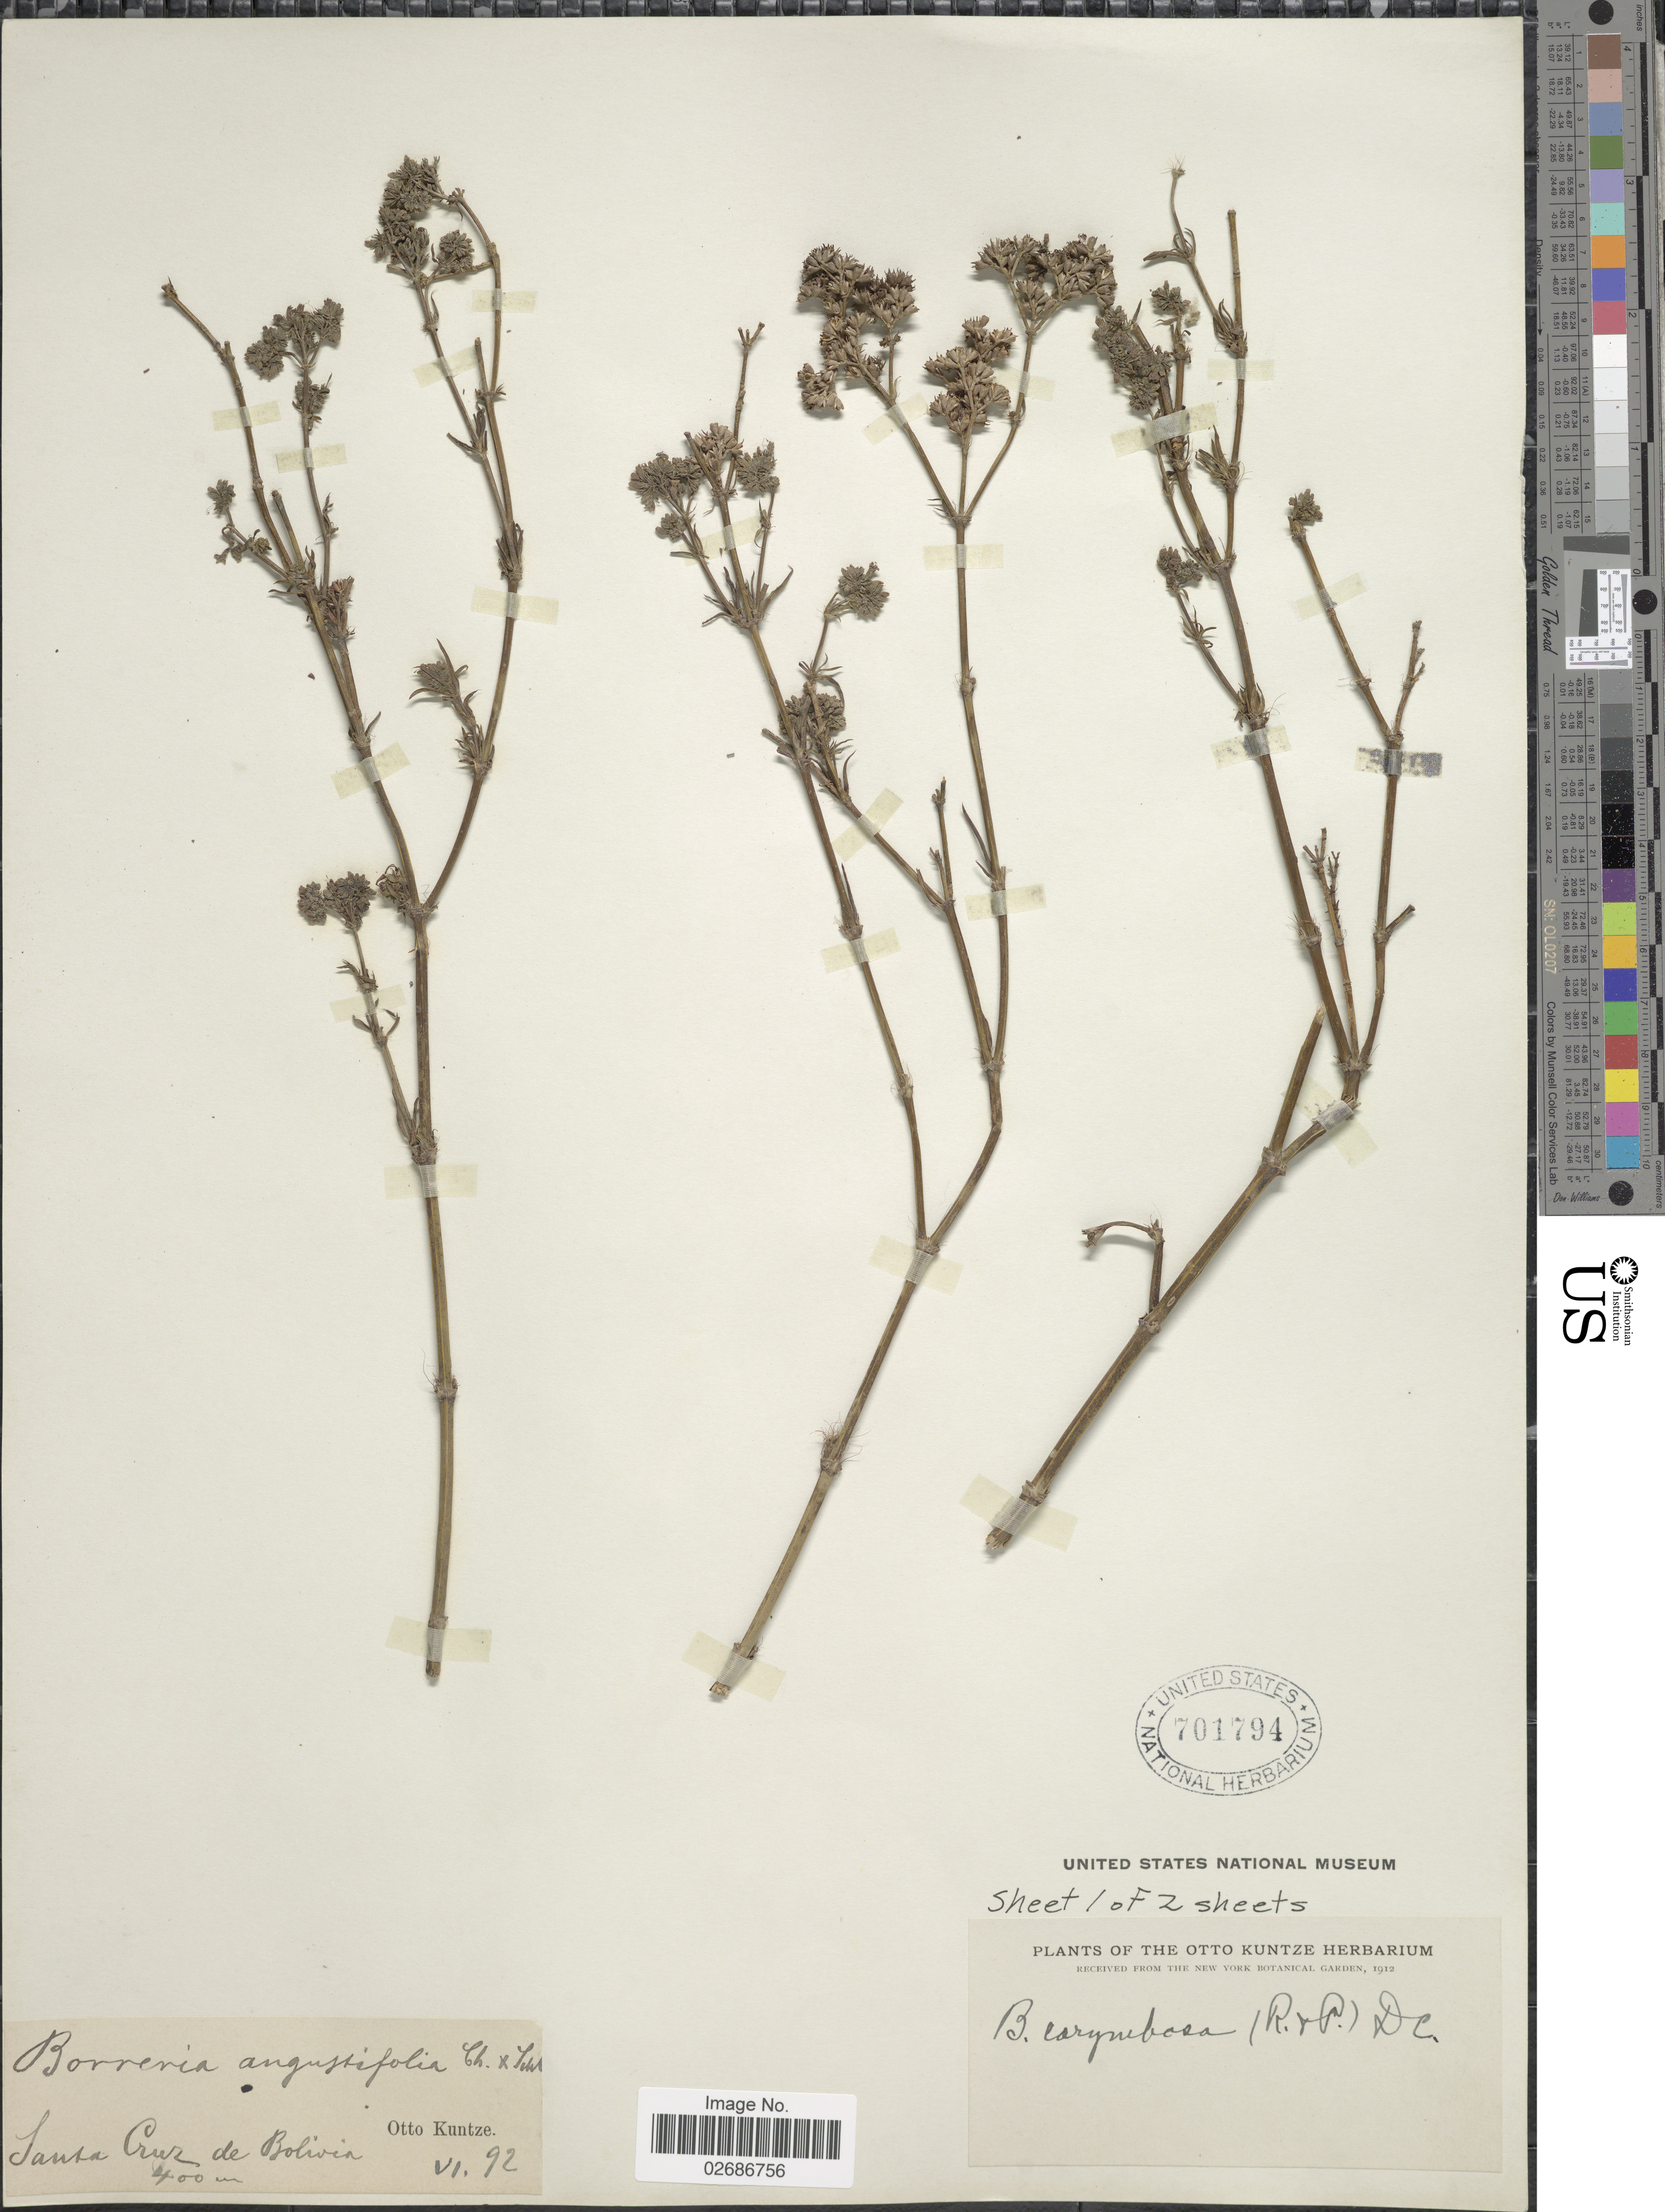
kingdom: Plantae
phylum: Tracheophyta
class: Magnoliopsida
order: Gentianales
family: Rubiaceae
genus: Borreria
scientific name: Borreria peruviana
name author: (Pers.) L.B. Sm. & Downs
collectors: C.E.O. Kuntze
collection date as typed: Transcribed d/m/y: /6/92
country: Bolivia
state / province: Santa Cruz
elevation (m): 400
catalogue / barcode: US 701794